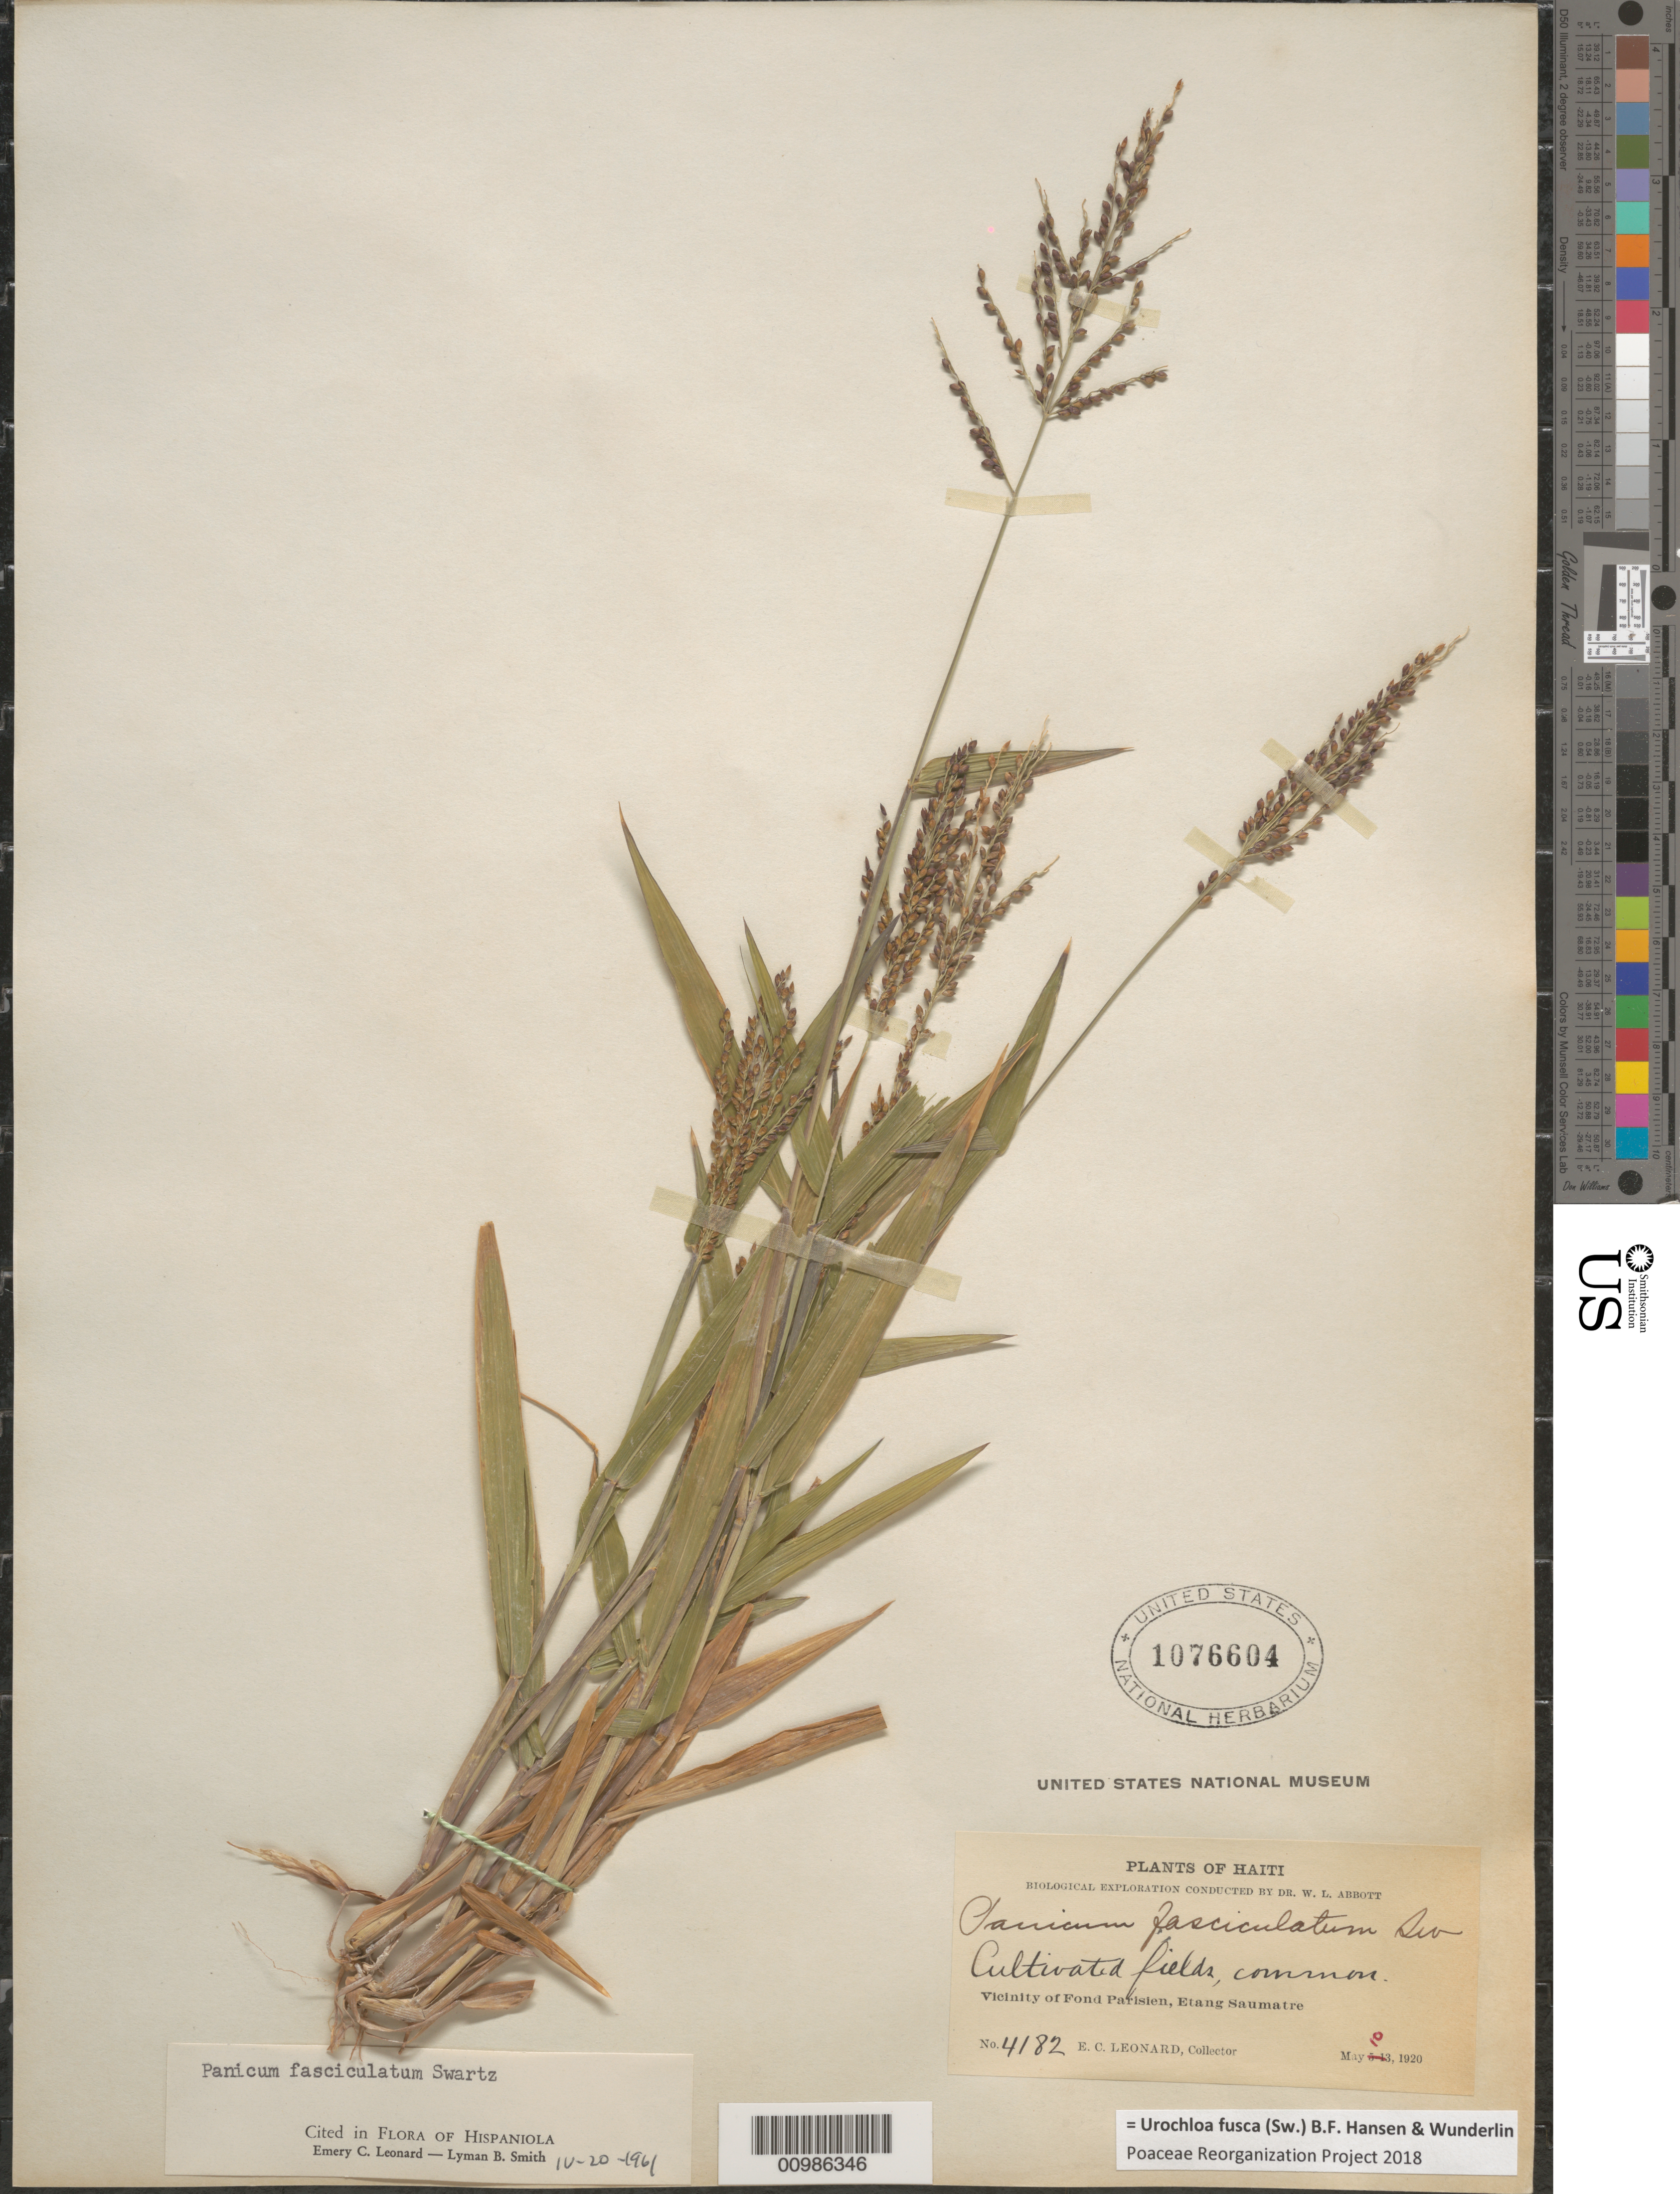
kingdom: Plantae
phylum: Tracheophyta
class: Liliopsida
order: Poales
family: Poaceae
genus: Brachiaria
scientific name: Brachiaria fasciculata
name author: (Sw.) Parodi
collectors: E. C. Leonard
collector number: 4182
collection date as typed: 10 May 1920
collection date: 1920-05-10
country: Haiti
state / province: Óuest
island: Hispaniola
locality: Vicinity of Fond Parisien, Etang Saumatre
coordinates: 0 N, 0 E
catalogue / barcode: US 1076604